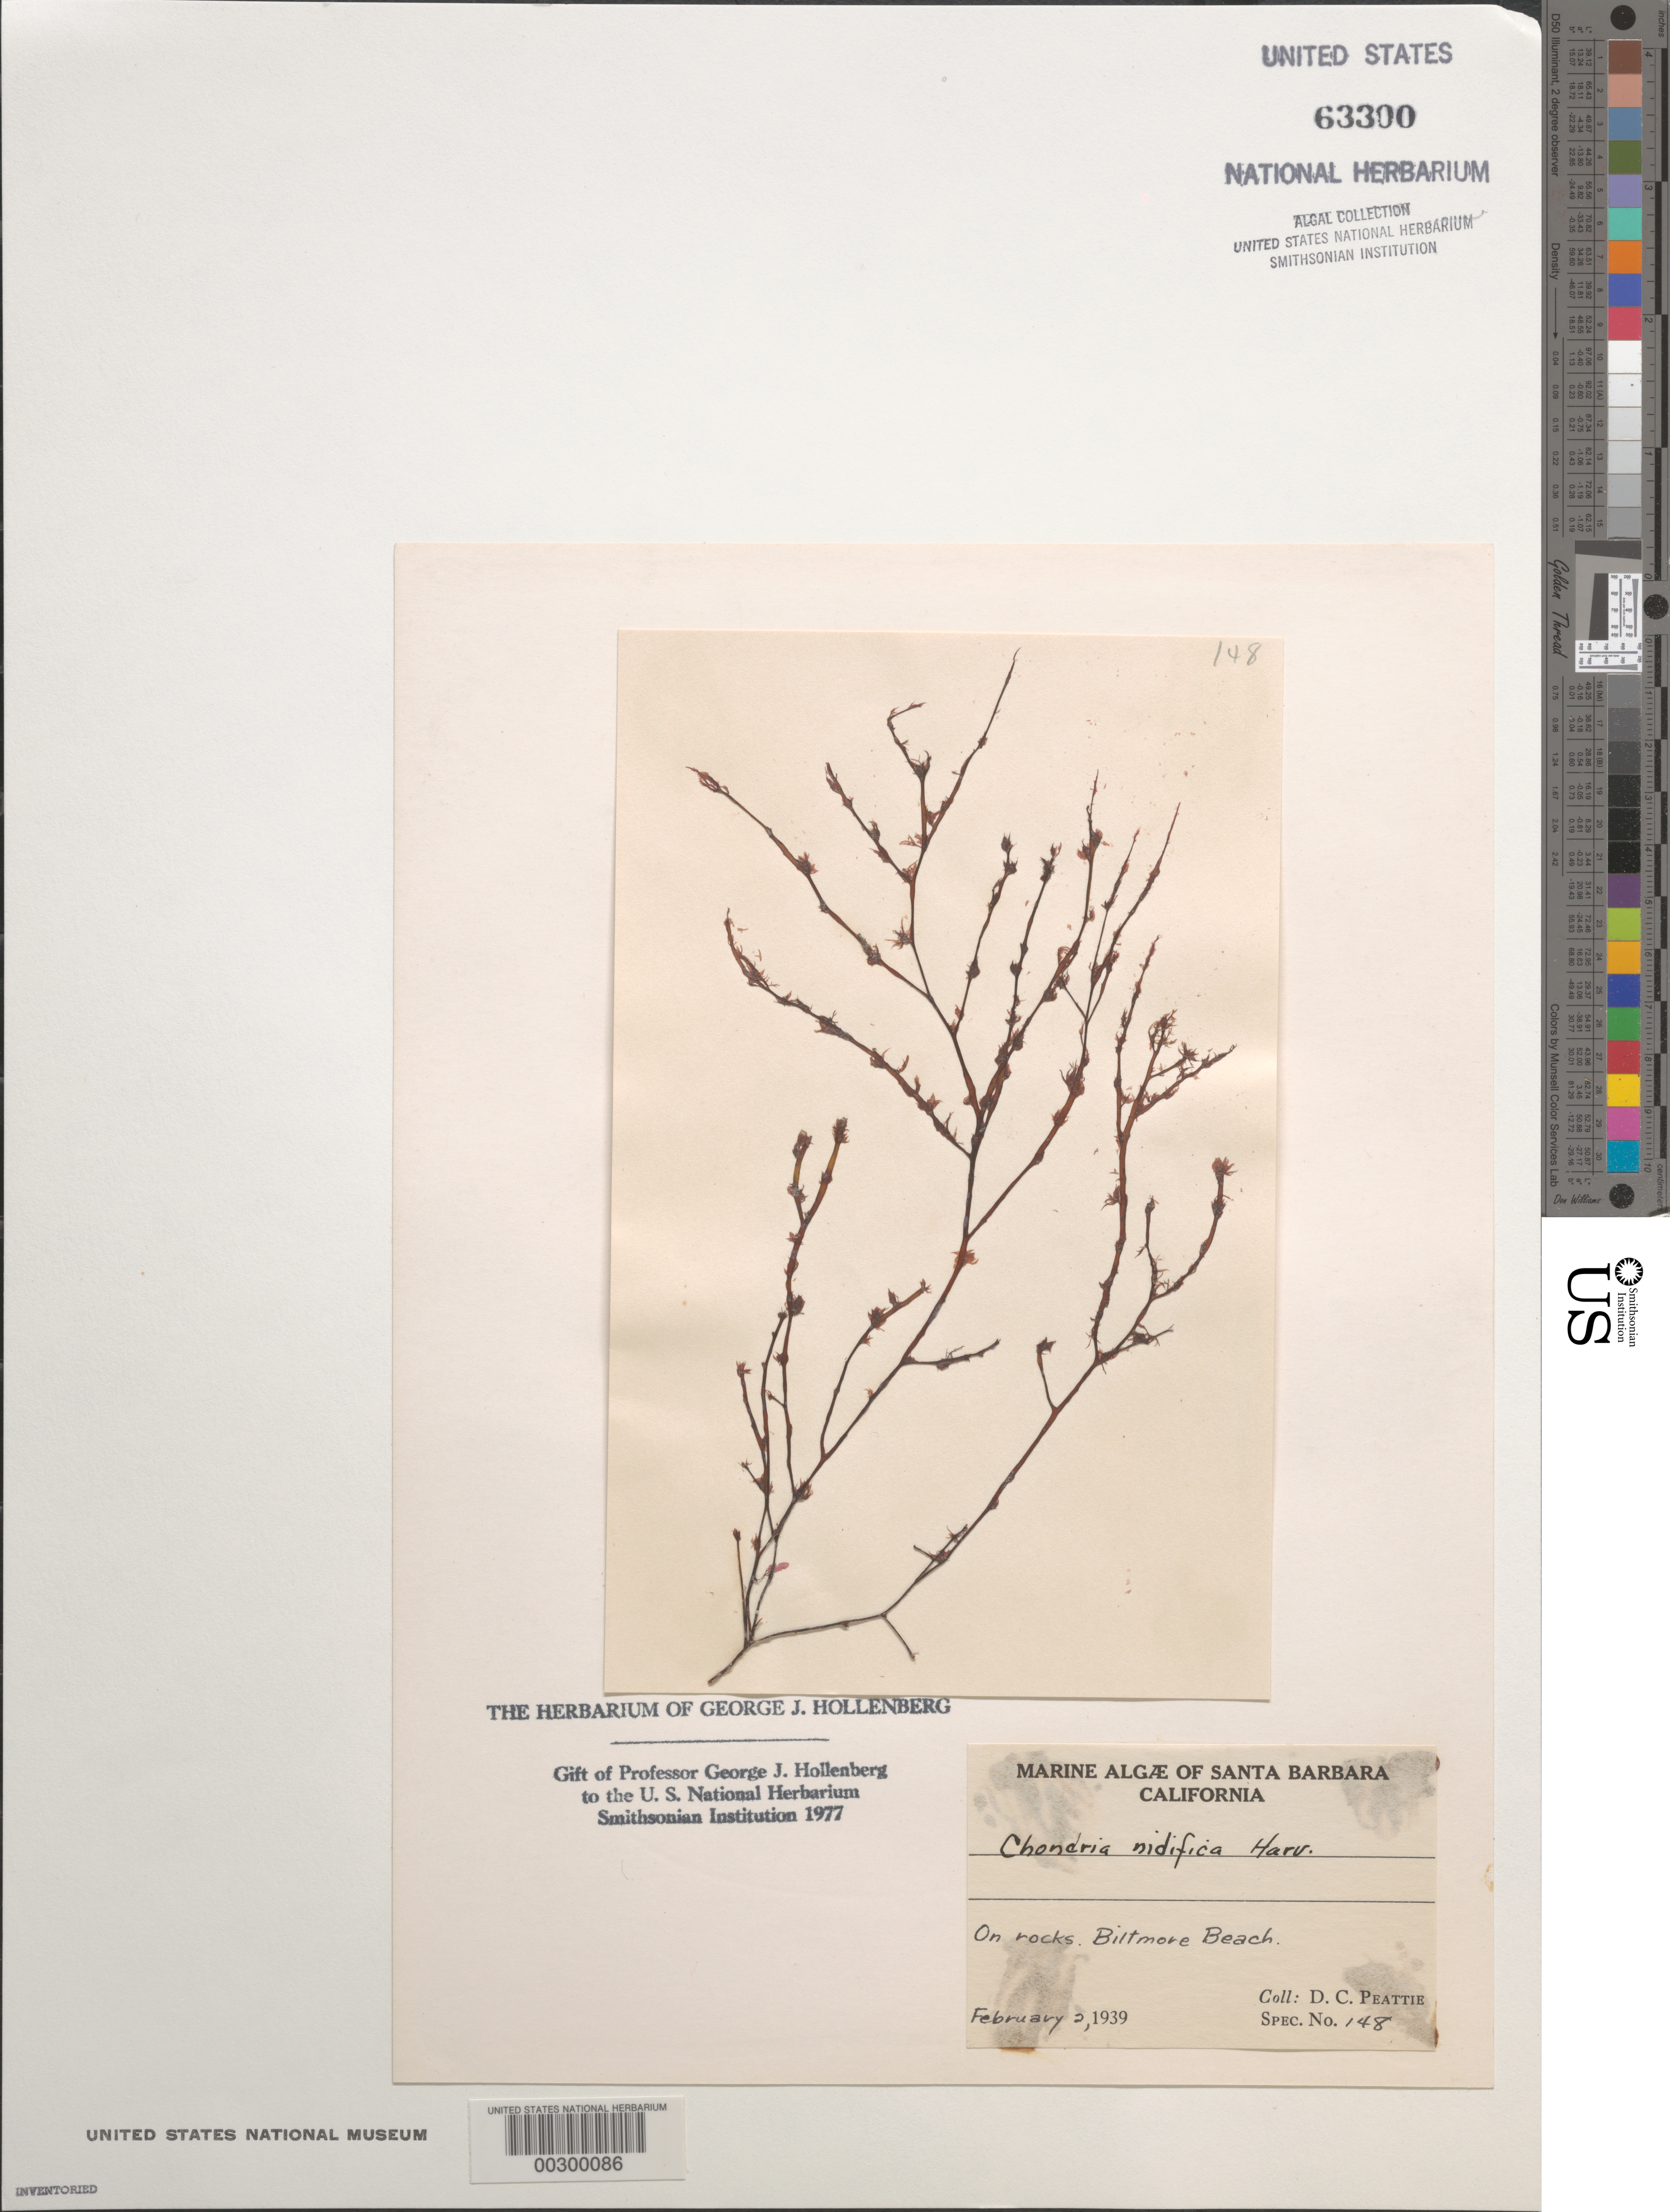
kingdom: Plantae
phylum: Rhodophyta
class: Florideophyceae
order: Ceramiales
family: Rhodomelaceae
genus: Neochondria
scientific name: Neochondria nidifica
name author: (Harvey) Sutti et al.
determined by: Algae name updating Project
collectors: D. Peattie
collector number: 148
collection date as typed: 02 Feb 1939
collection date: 1939-02-02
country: United States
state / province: California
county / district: Santa Barbara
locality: Biltmore Beach, Santa Barbara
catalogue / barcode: US 63300